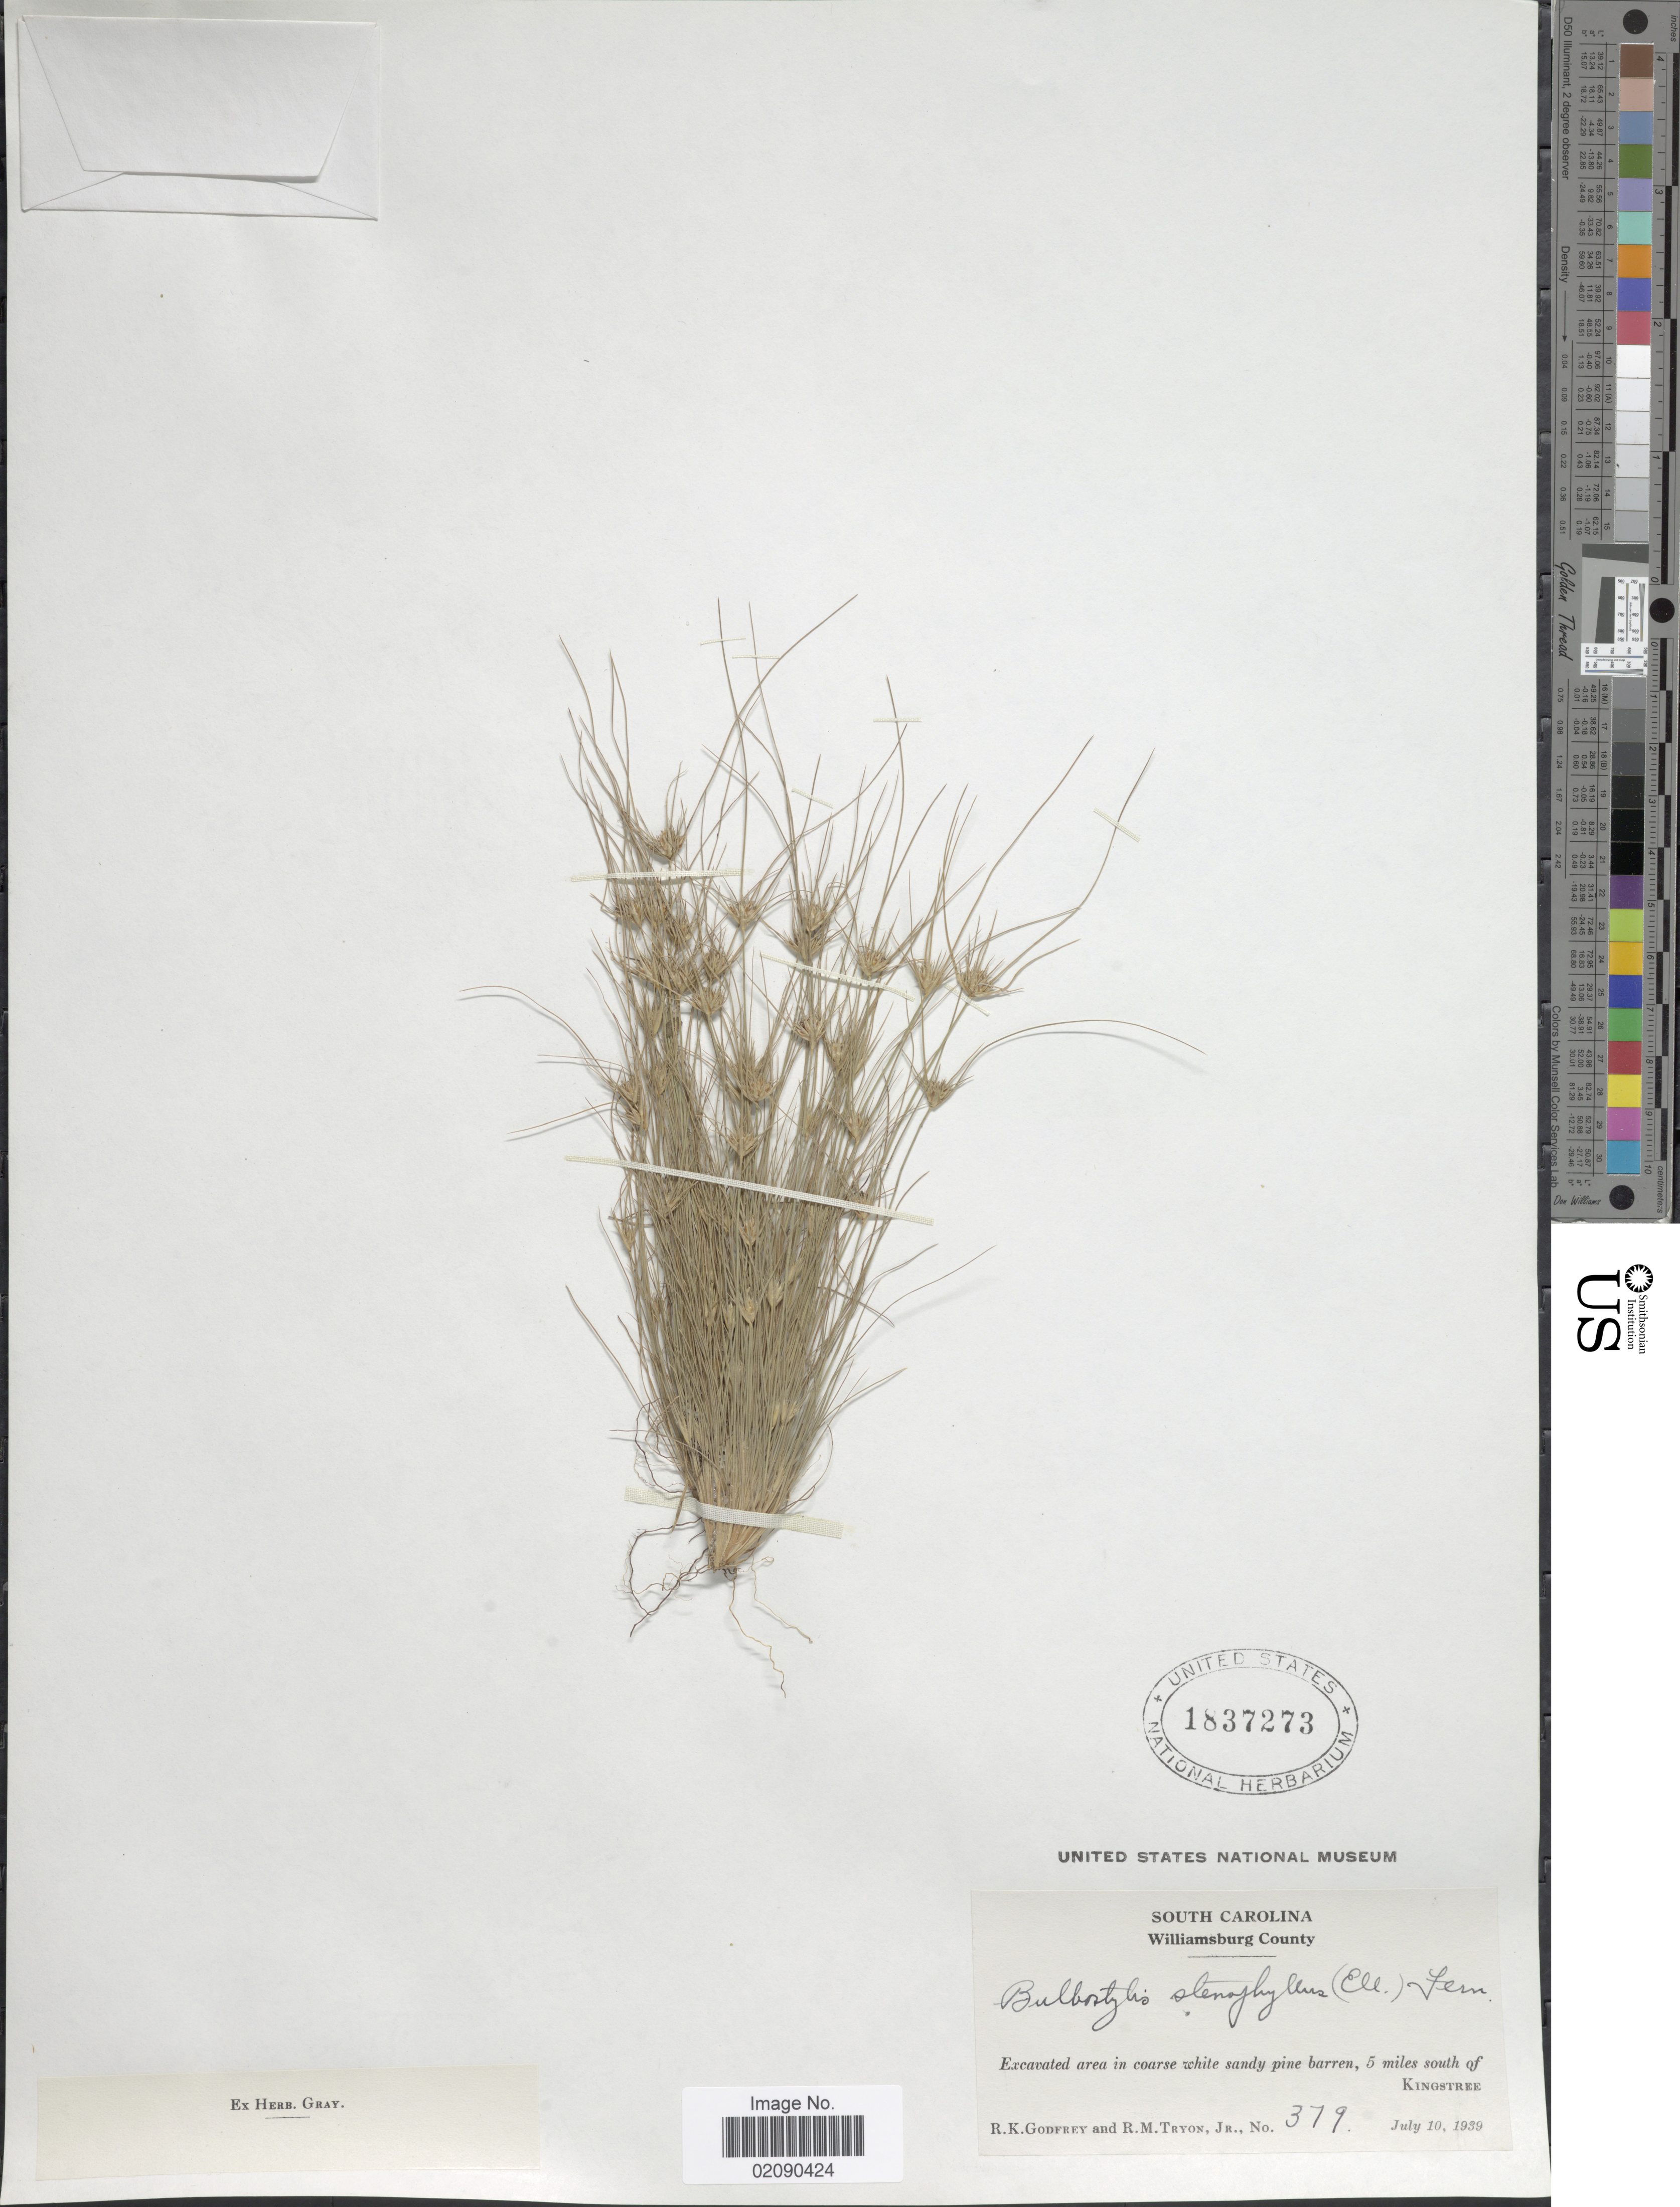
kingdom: Plantae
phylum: Tracheophyta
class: Liliopsida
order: Poales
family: Cyperaceae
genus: Bulbostylis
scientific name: Bulbostylis stenophylla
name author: (Elliott) C.B. Clarke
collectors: R. K. Godfrey & R. M. Tryon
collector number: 379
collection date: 1939-07-10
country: United States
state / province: South Carolina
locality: Williamsburg County, Excavated area in coarse white sandy pine barren, 5 miles south of Kingstree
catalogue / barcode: US 1837273